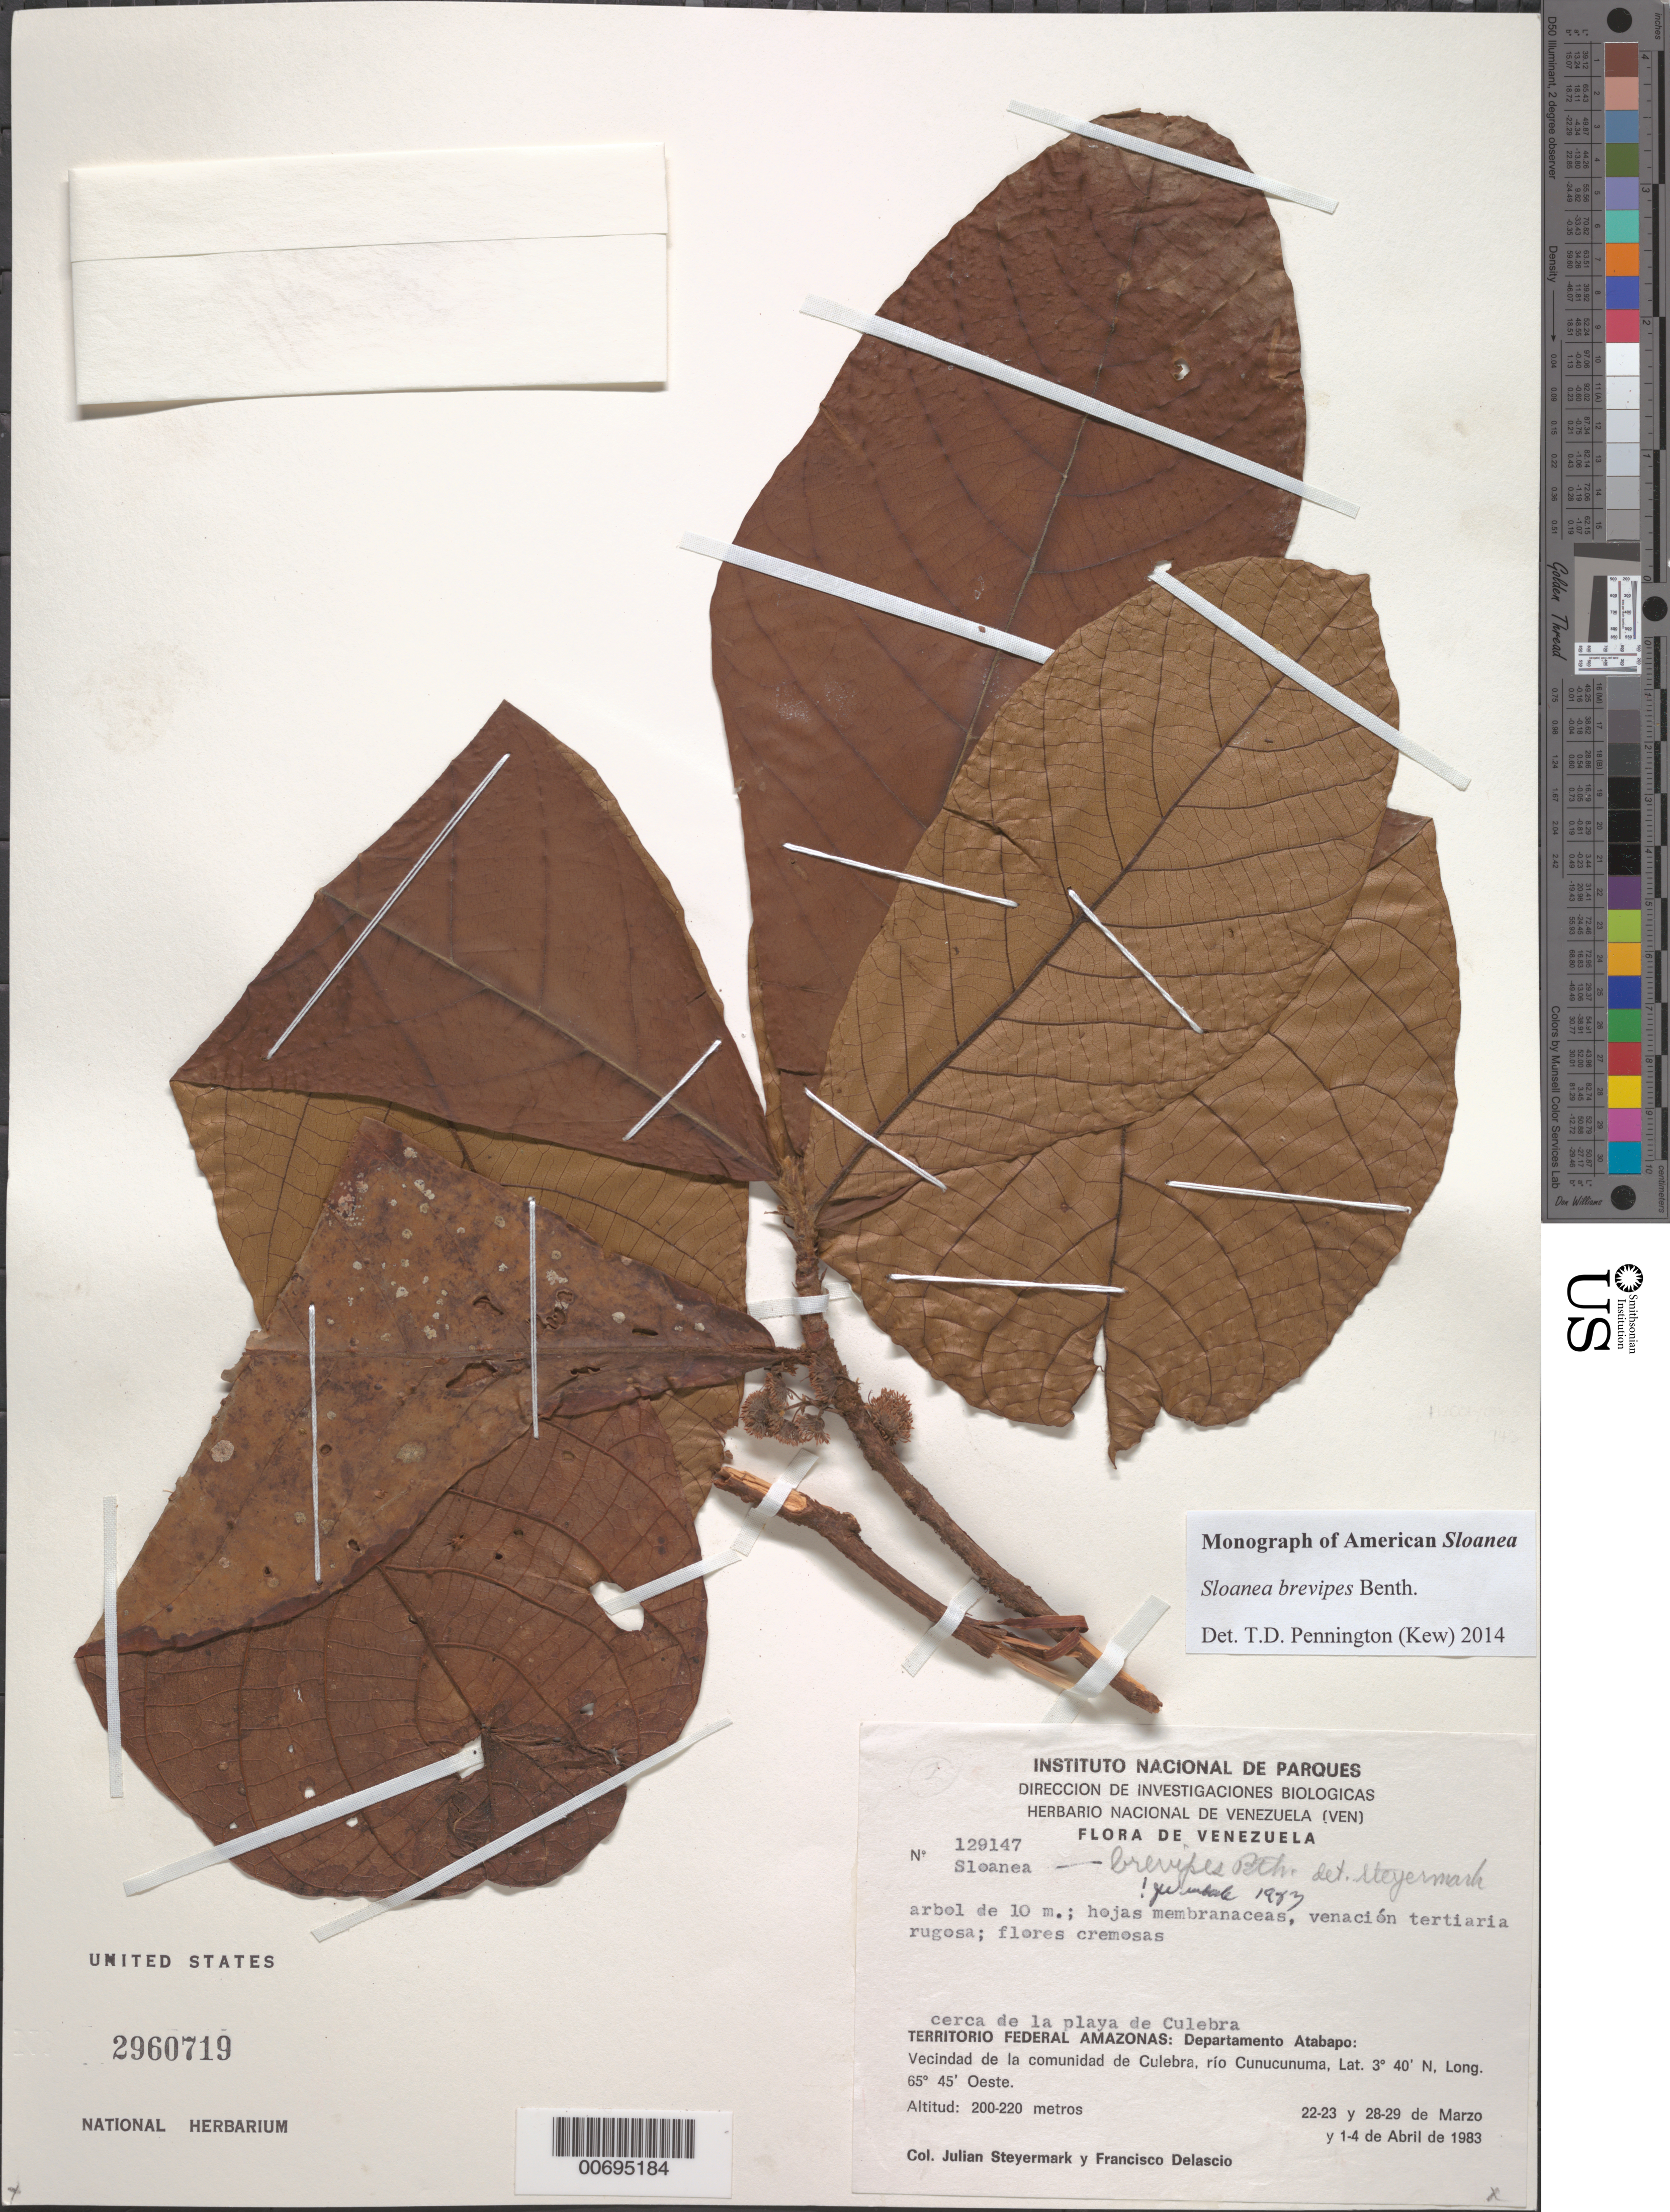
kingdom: Plantae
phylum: Tracheophyta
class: Magnoliopsida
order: Oxalidales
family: Elaeocarpaceae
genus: Sloanea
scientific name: Sloanea brevipes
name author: Benth.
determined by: Pennington, T. D., (K)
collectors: J. Steyermark & F. Delascio C.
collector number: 129147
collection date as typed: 1-Apr-83 to 4-Apr-83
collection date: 1983-04-01/1983-04-04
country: Venezuela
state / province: Amazonas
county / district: Atabapo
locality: Culebra comunidad vic., Río Cunucunuma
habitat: Cerca de la playa de Culebra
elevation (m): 200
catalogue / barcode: US 2960719